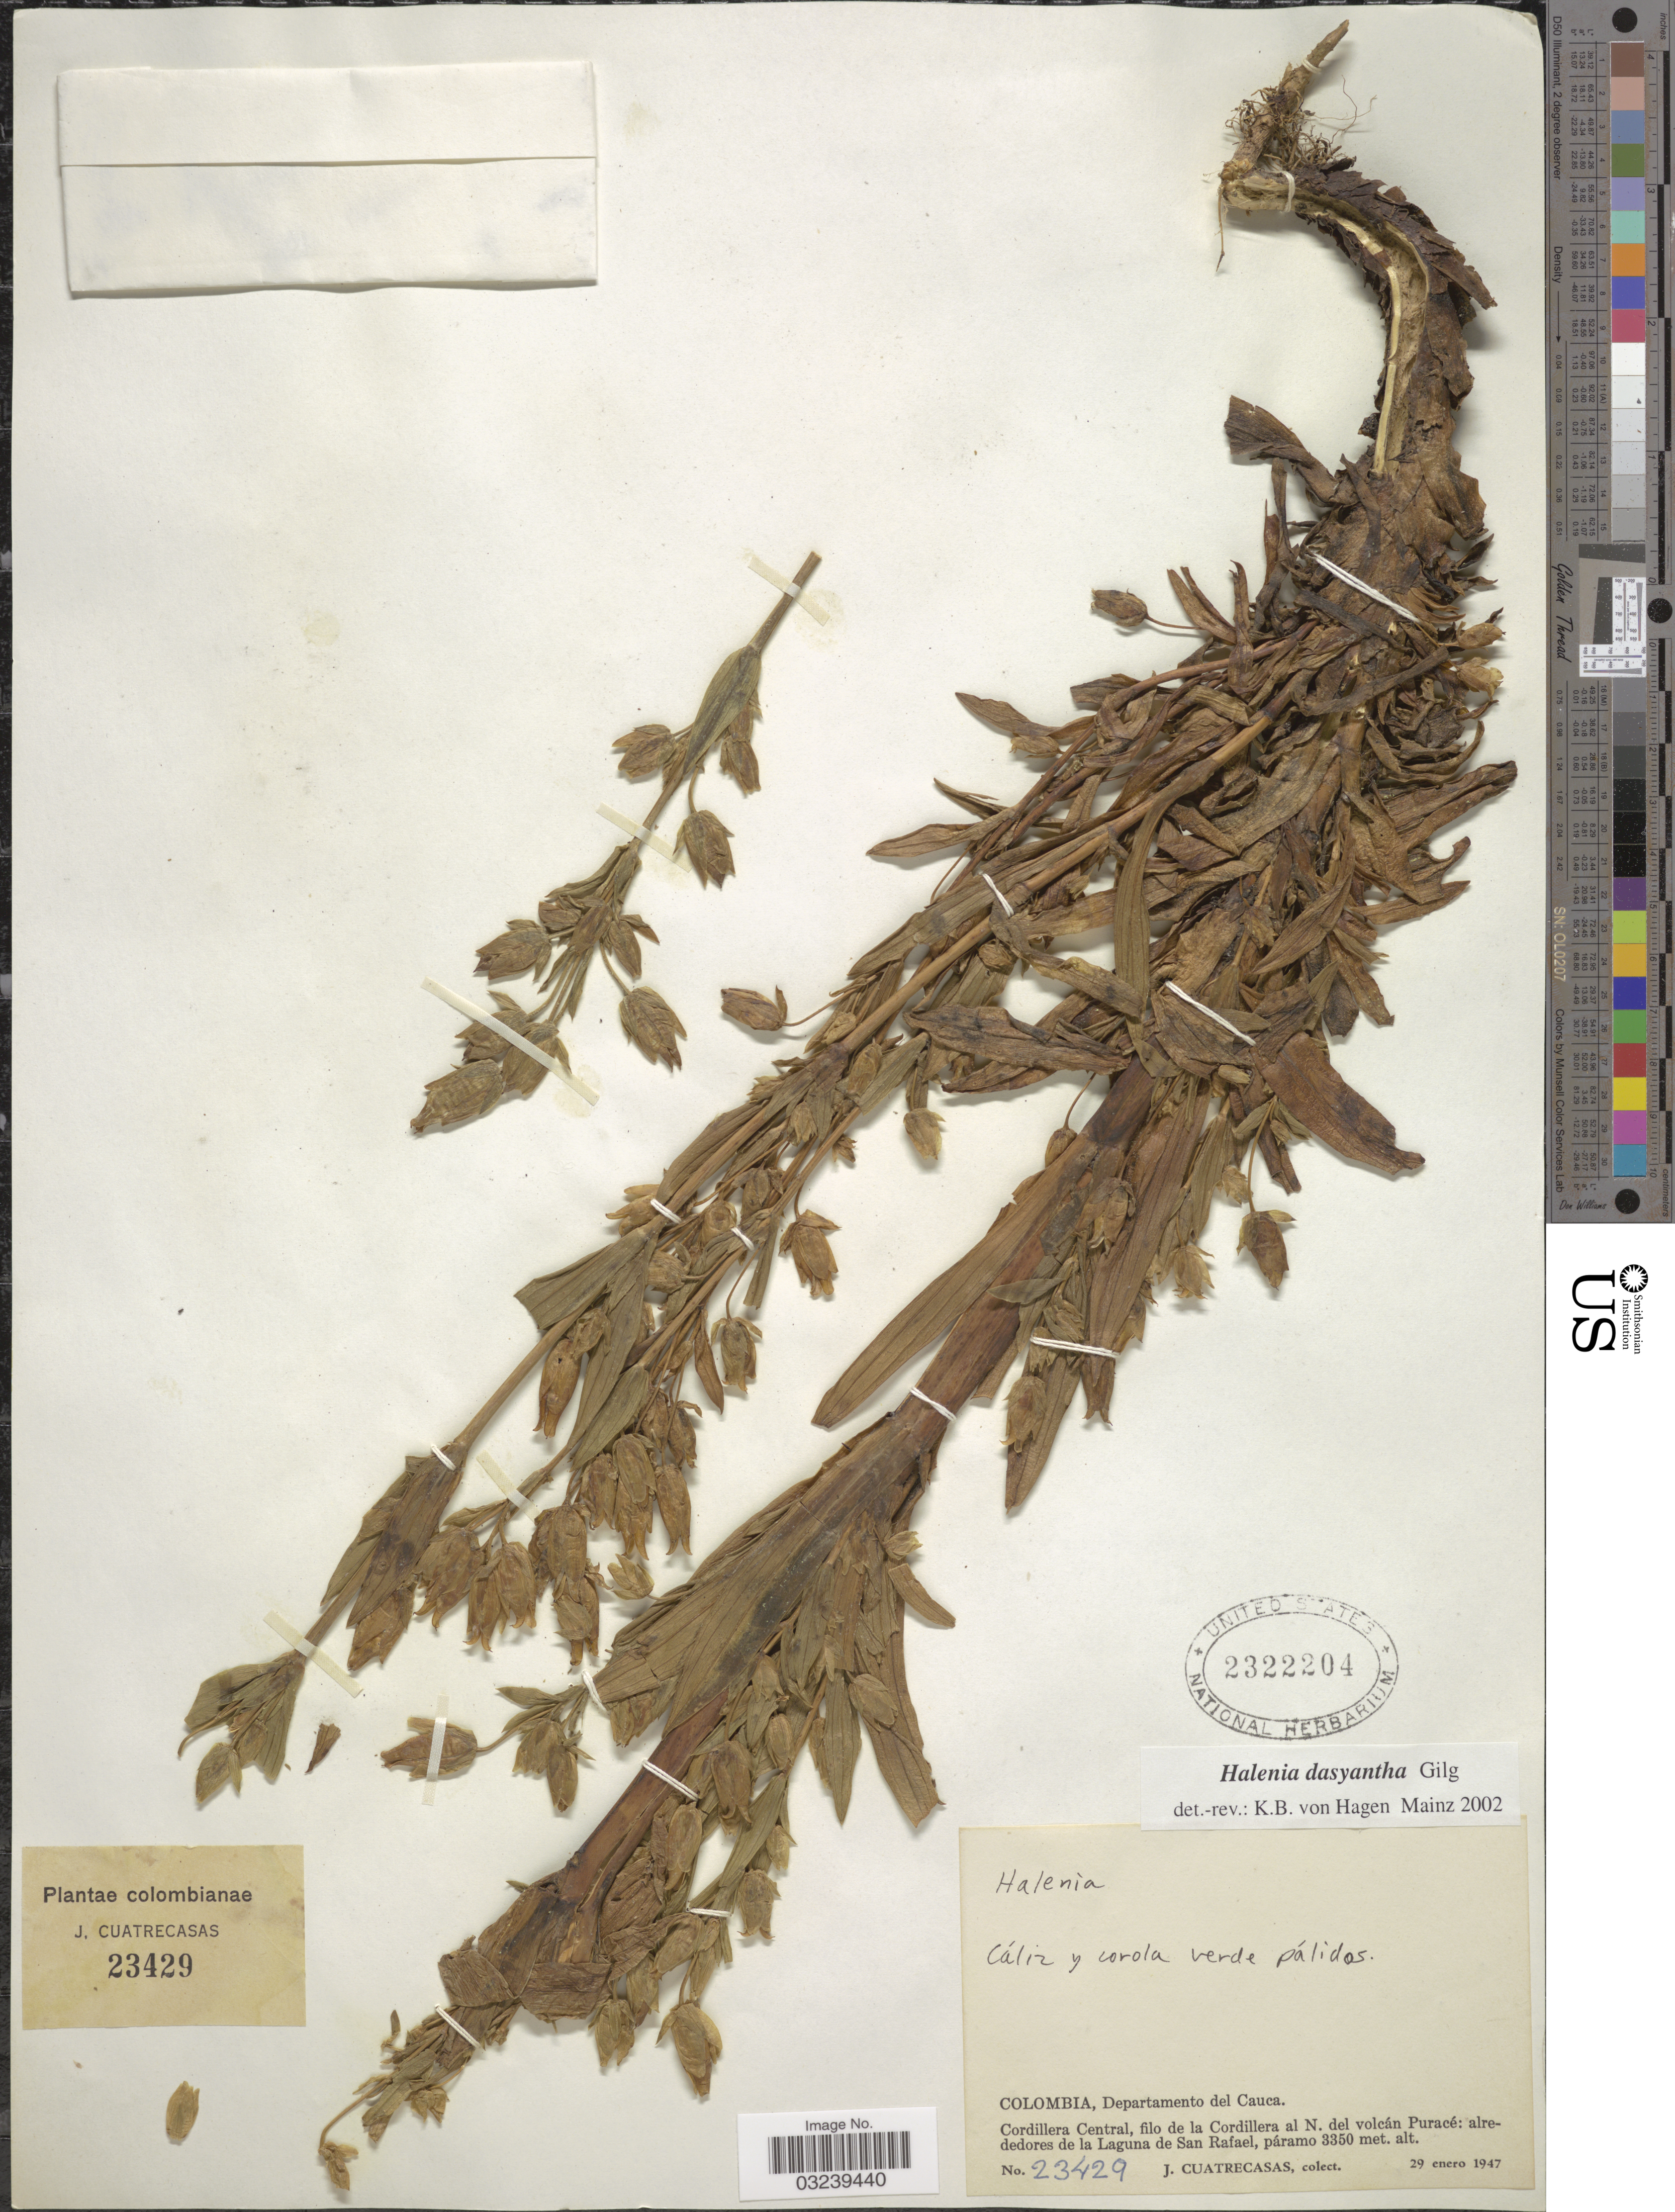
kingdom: Plantae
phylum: Tracheophyta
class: Magnoliopsida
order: Gentianales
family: Gentianaceae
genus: Halenia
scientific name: Halenia dasyantha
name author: Gilg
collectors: J. Cuatrecasas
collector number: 23429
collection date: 1947-01-29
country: Colombia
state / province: Cauca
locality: Departamento del Cauca. Cordillera Central, filo de la Cordillera al N. del volcán Puracé: alrededores de la Laguna de San Rafael.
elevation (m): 3350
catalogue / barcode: US 2322204